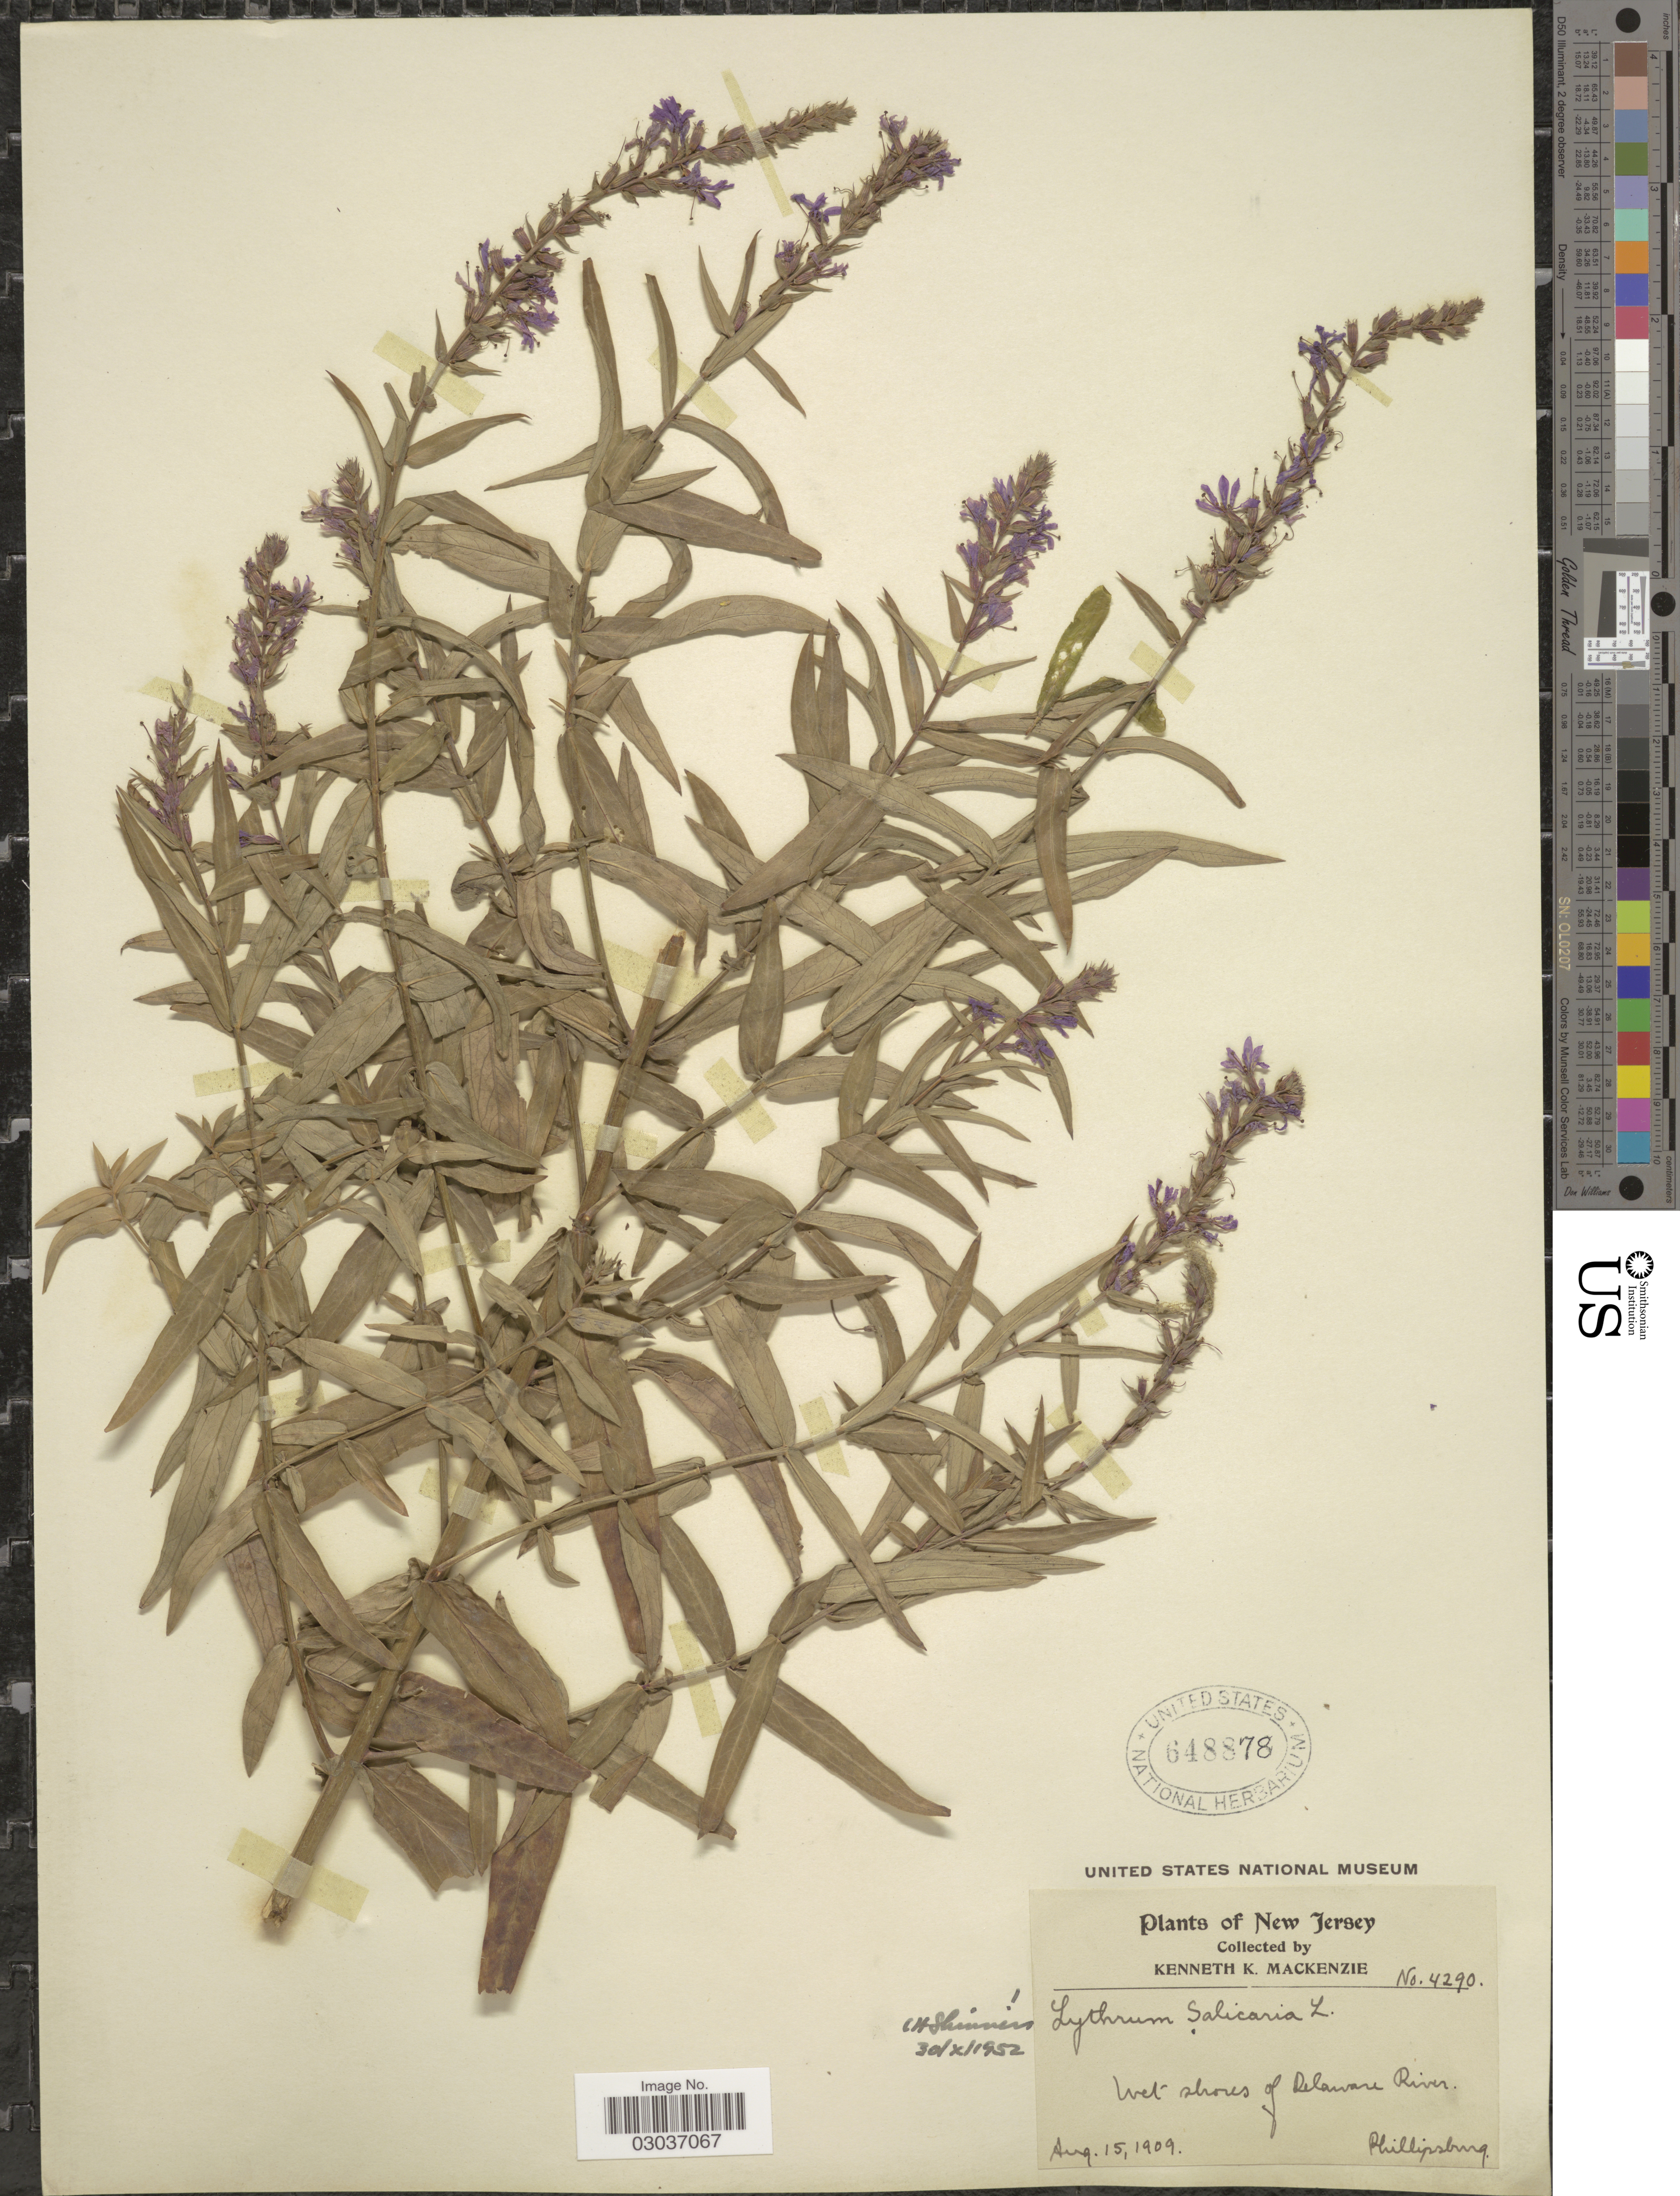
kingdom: Plantae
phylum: Tracheophyta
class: Magnoliopsida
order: Myrtales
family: Lythraceae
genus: Lythrum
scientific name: Lythrum salicaria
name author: L.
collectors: K. K. Mackenzie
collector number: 4290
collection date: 1909-08-15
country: United States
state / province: New Jersey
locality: Wet shores of Delaware River, Phillipsburg.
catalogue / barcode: US 648878